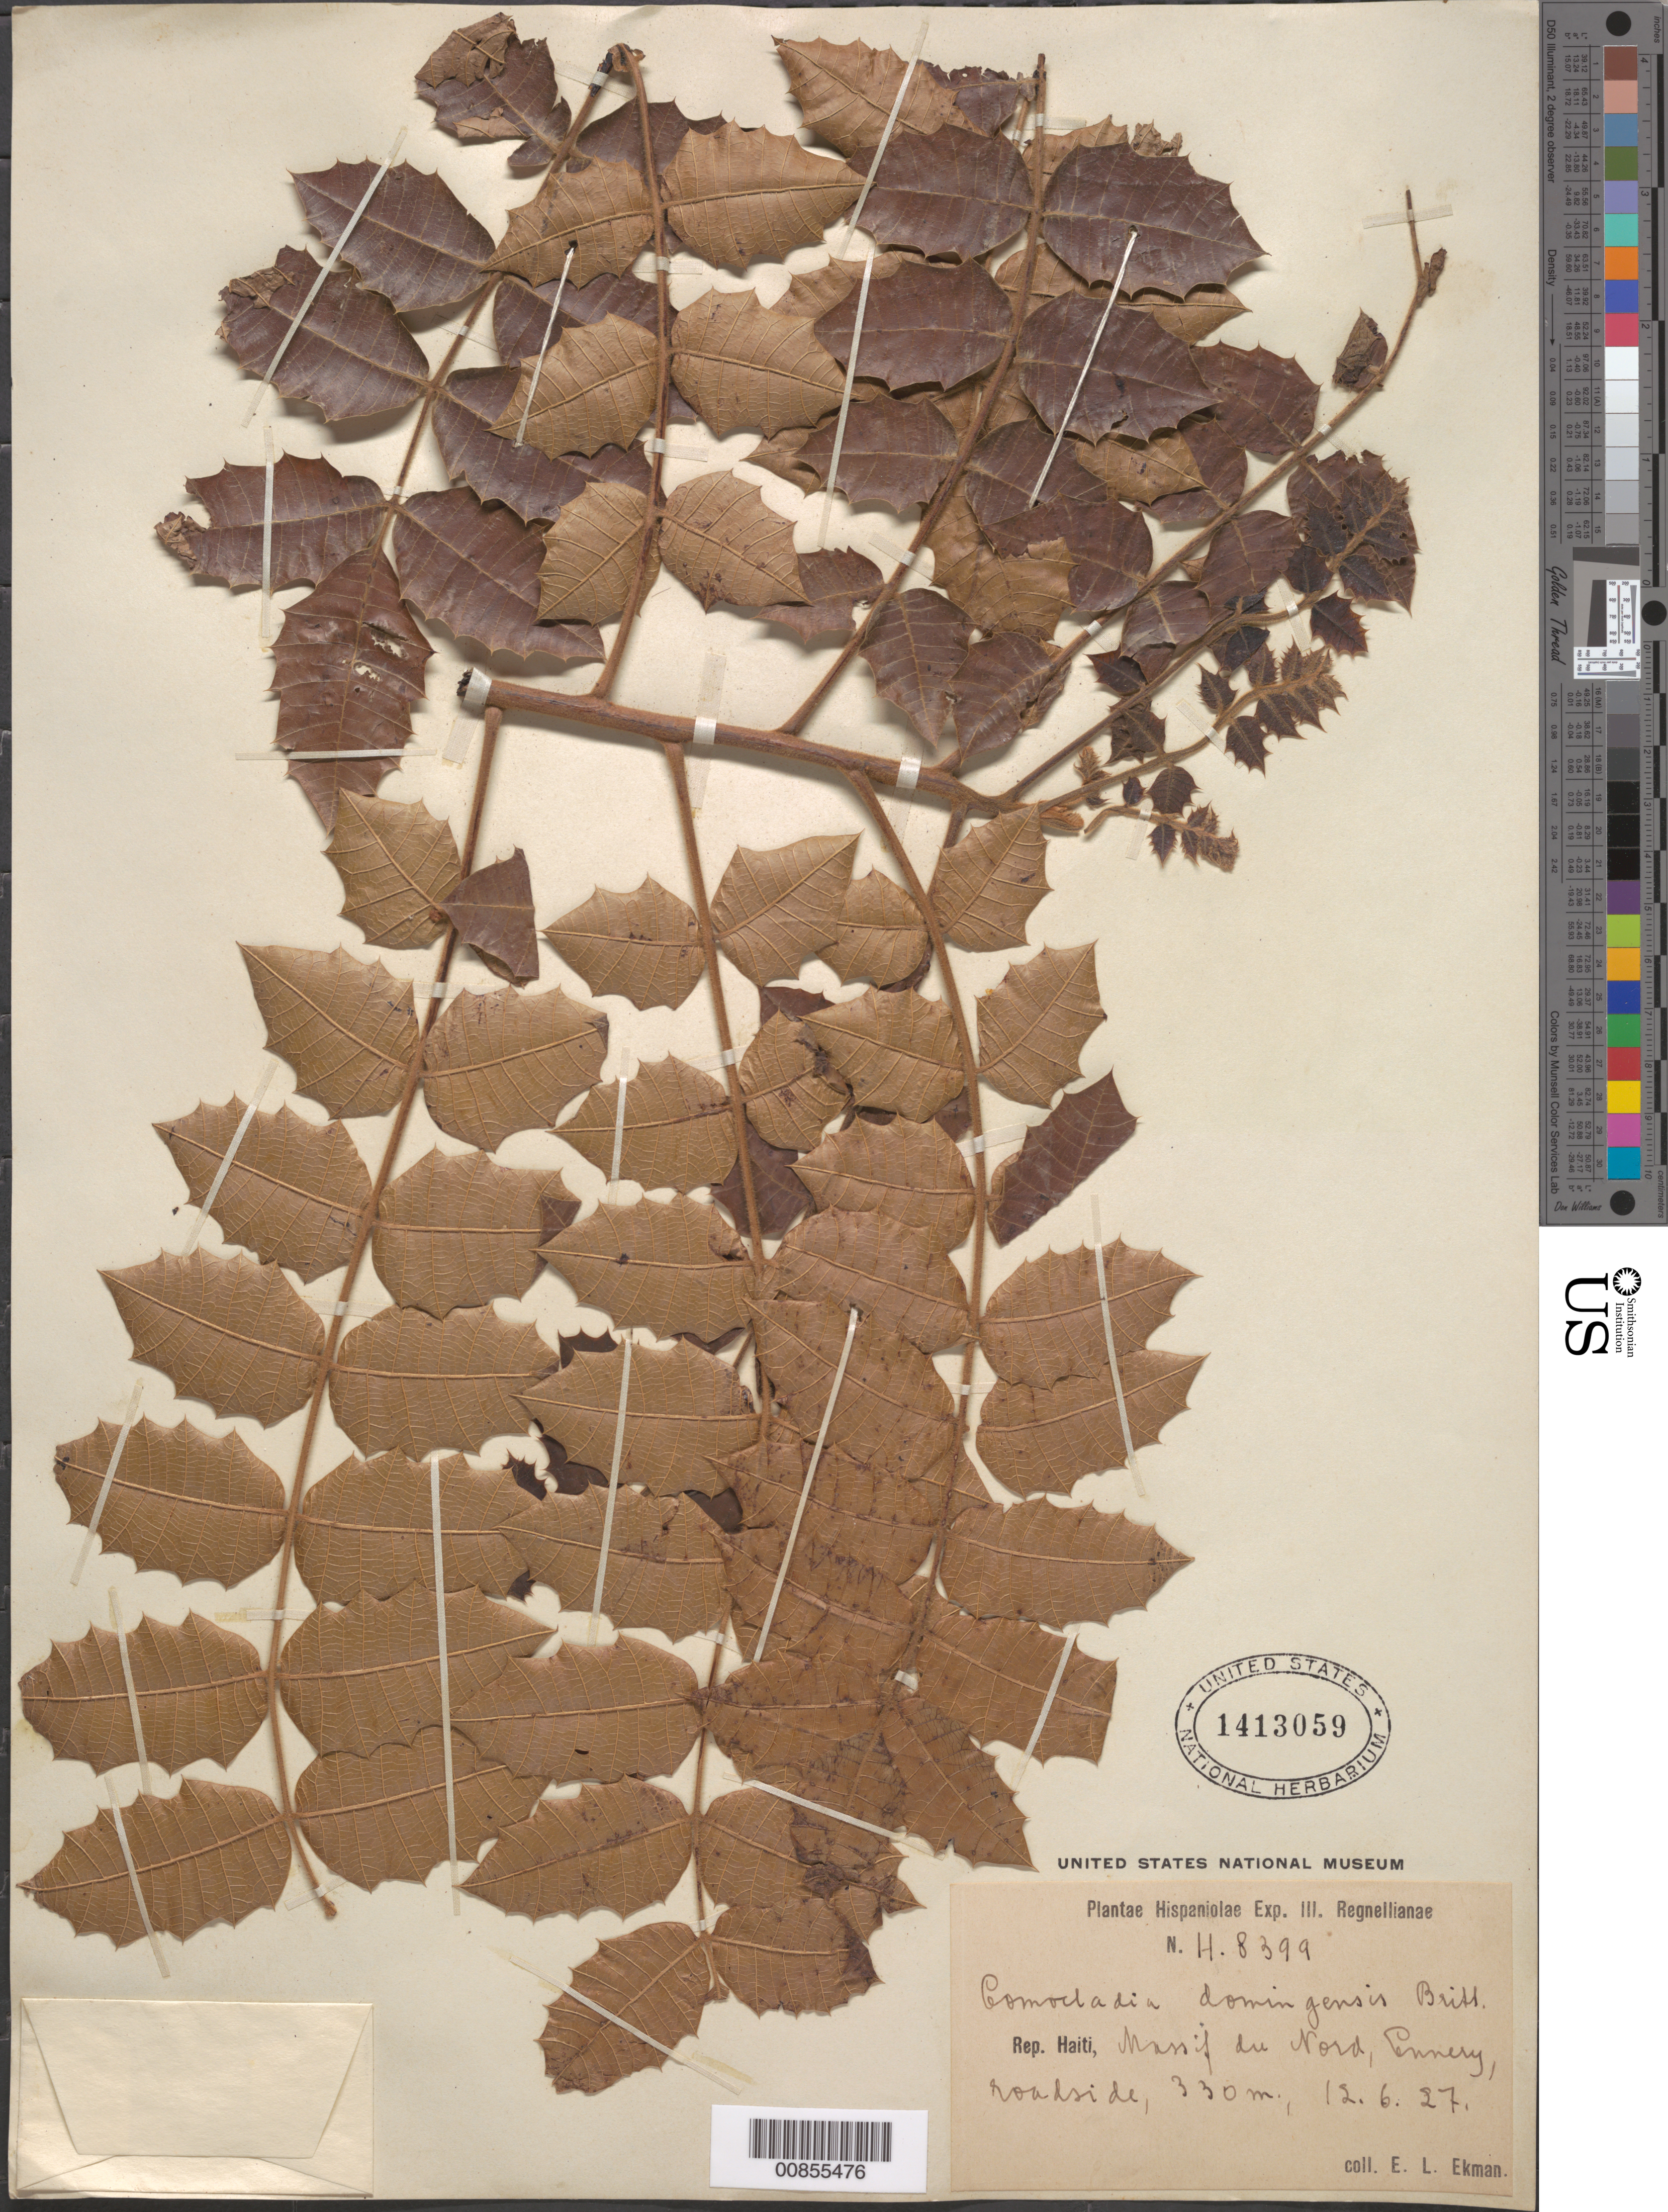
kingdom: Plantae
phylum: Tracheophyta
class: Magnoliopsida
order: Sapindales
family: Anacardiaceae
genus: Comocladia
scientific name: Comocladia domingensis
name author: Britton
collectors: E. L. Ekman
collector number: H 8399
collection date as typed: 12 Jun 1927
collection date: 1927-06-12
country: Haiti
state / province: Artibonite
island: Hispaniola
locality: Massif du Nord, Ennery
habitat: Roadside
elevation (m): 330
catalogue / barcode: US 1413059